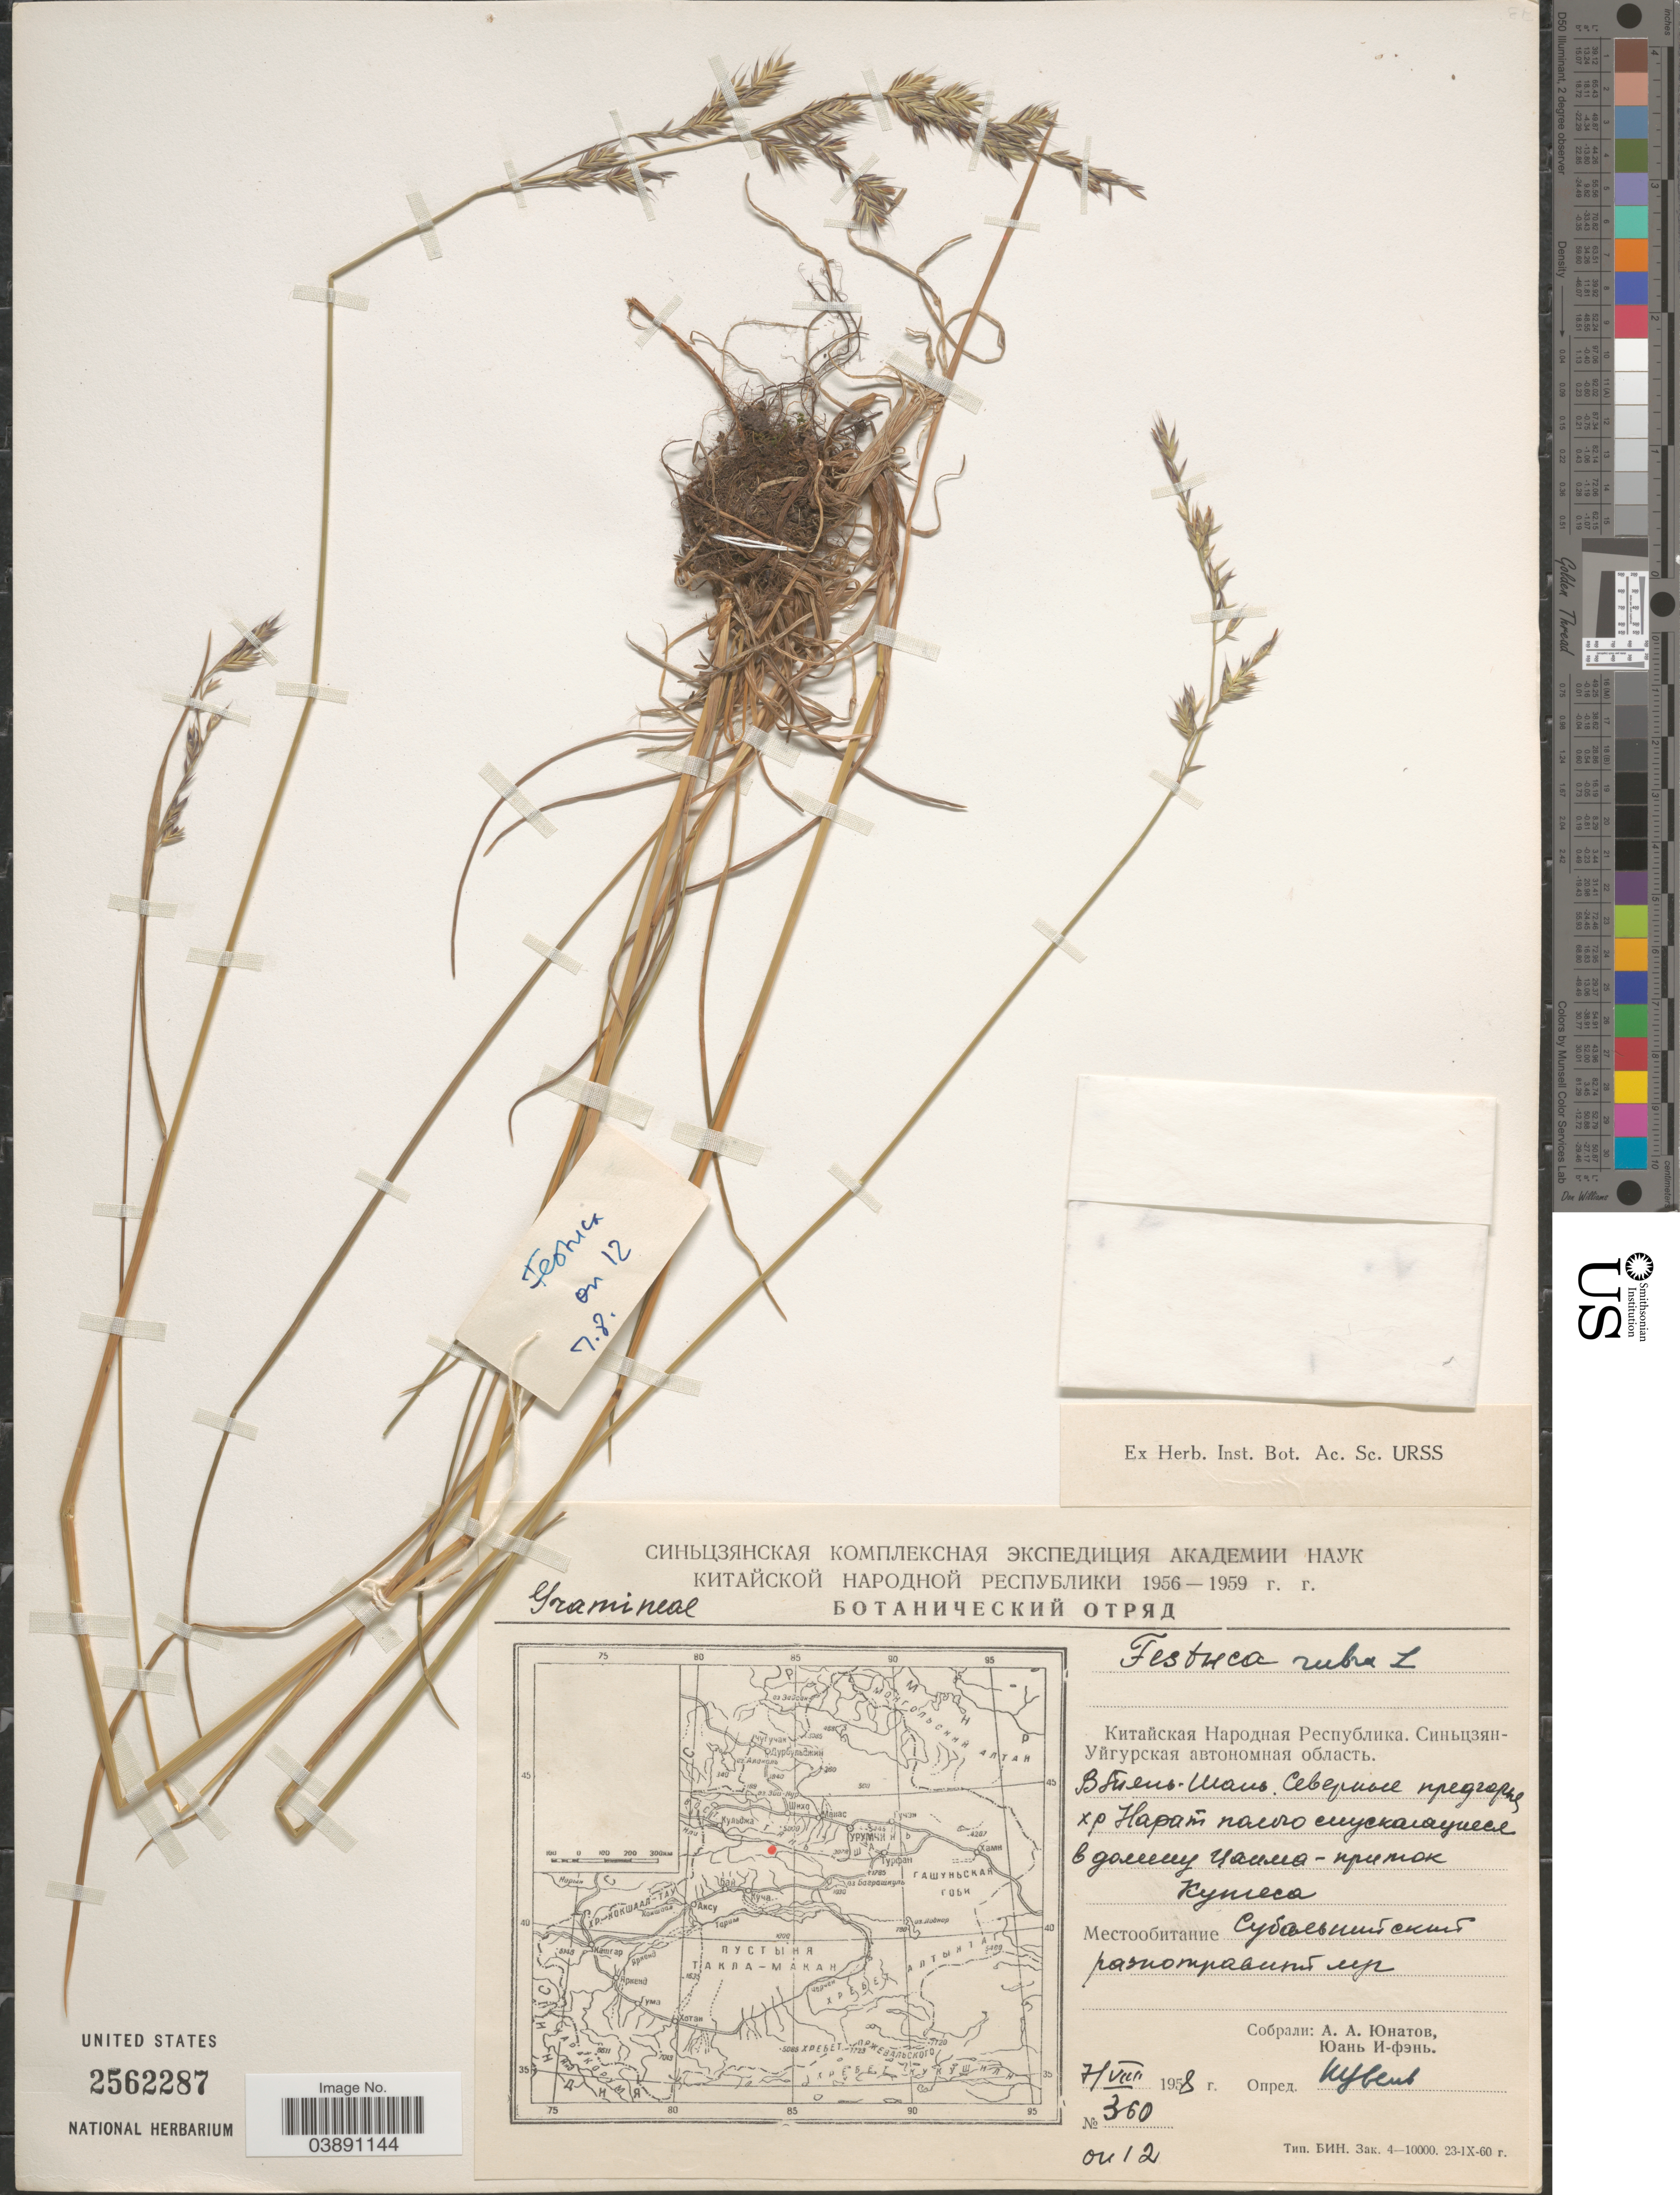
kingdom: Plantae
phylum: Tracheophyta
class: Liliopsida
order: Poales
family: Poaceae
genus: Festuca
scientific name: Festuca rubra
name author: L.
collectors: A. Unatov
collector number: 360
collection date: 1958-08-07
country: China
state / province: Xinjiang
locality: Narat Mts.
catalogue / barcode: US 2562287